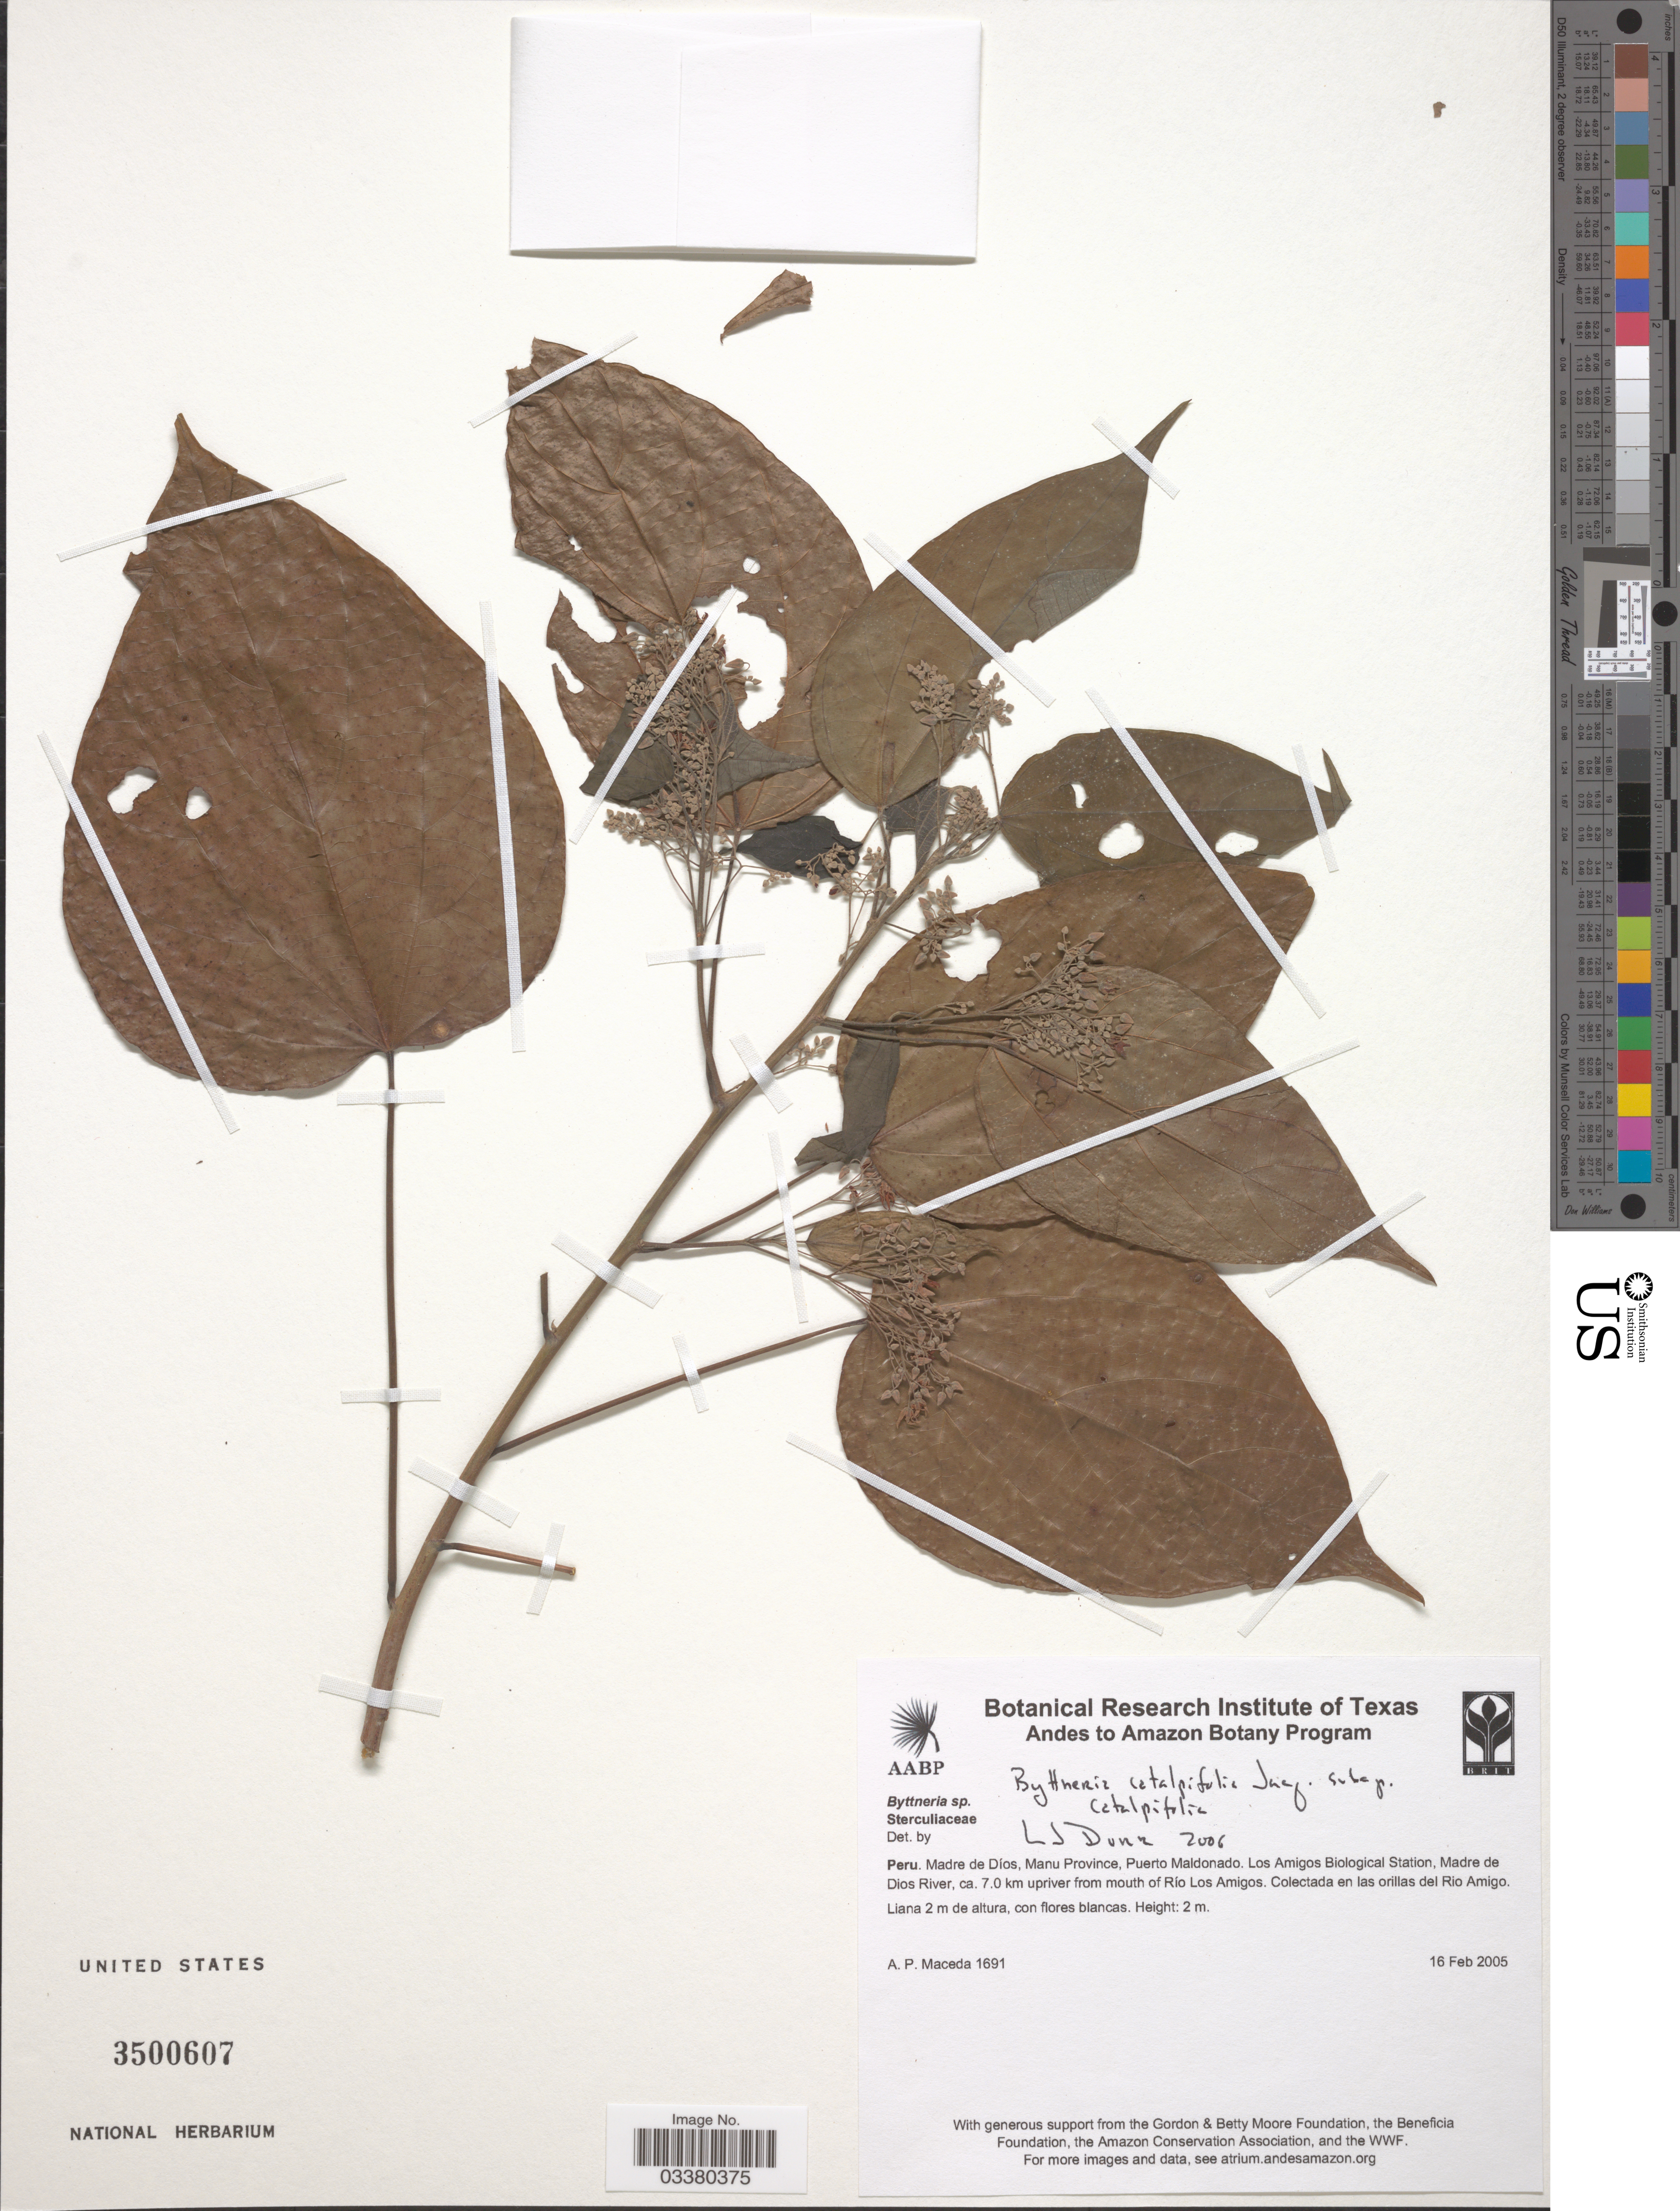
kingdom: Plantae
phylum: Tracheophyta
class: Magnoliopsida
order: Malvales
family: Malvaceae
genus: Byttneria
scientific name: Byttneria catalpifolia subsp. catalpifolia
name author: Jacq.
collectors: A. Maceda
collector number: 1691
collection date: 2005-02-16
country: Peru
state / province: Madre de Dios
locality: Manu Province, Puerto Maldonado. Los Amigos Biological Station, Madre de Dios River, ca. 7.0 km upriver from mouth of Río Los Amigos. Colectada en las orillas del Rio Amigo.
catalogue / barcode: US 3500607